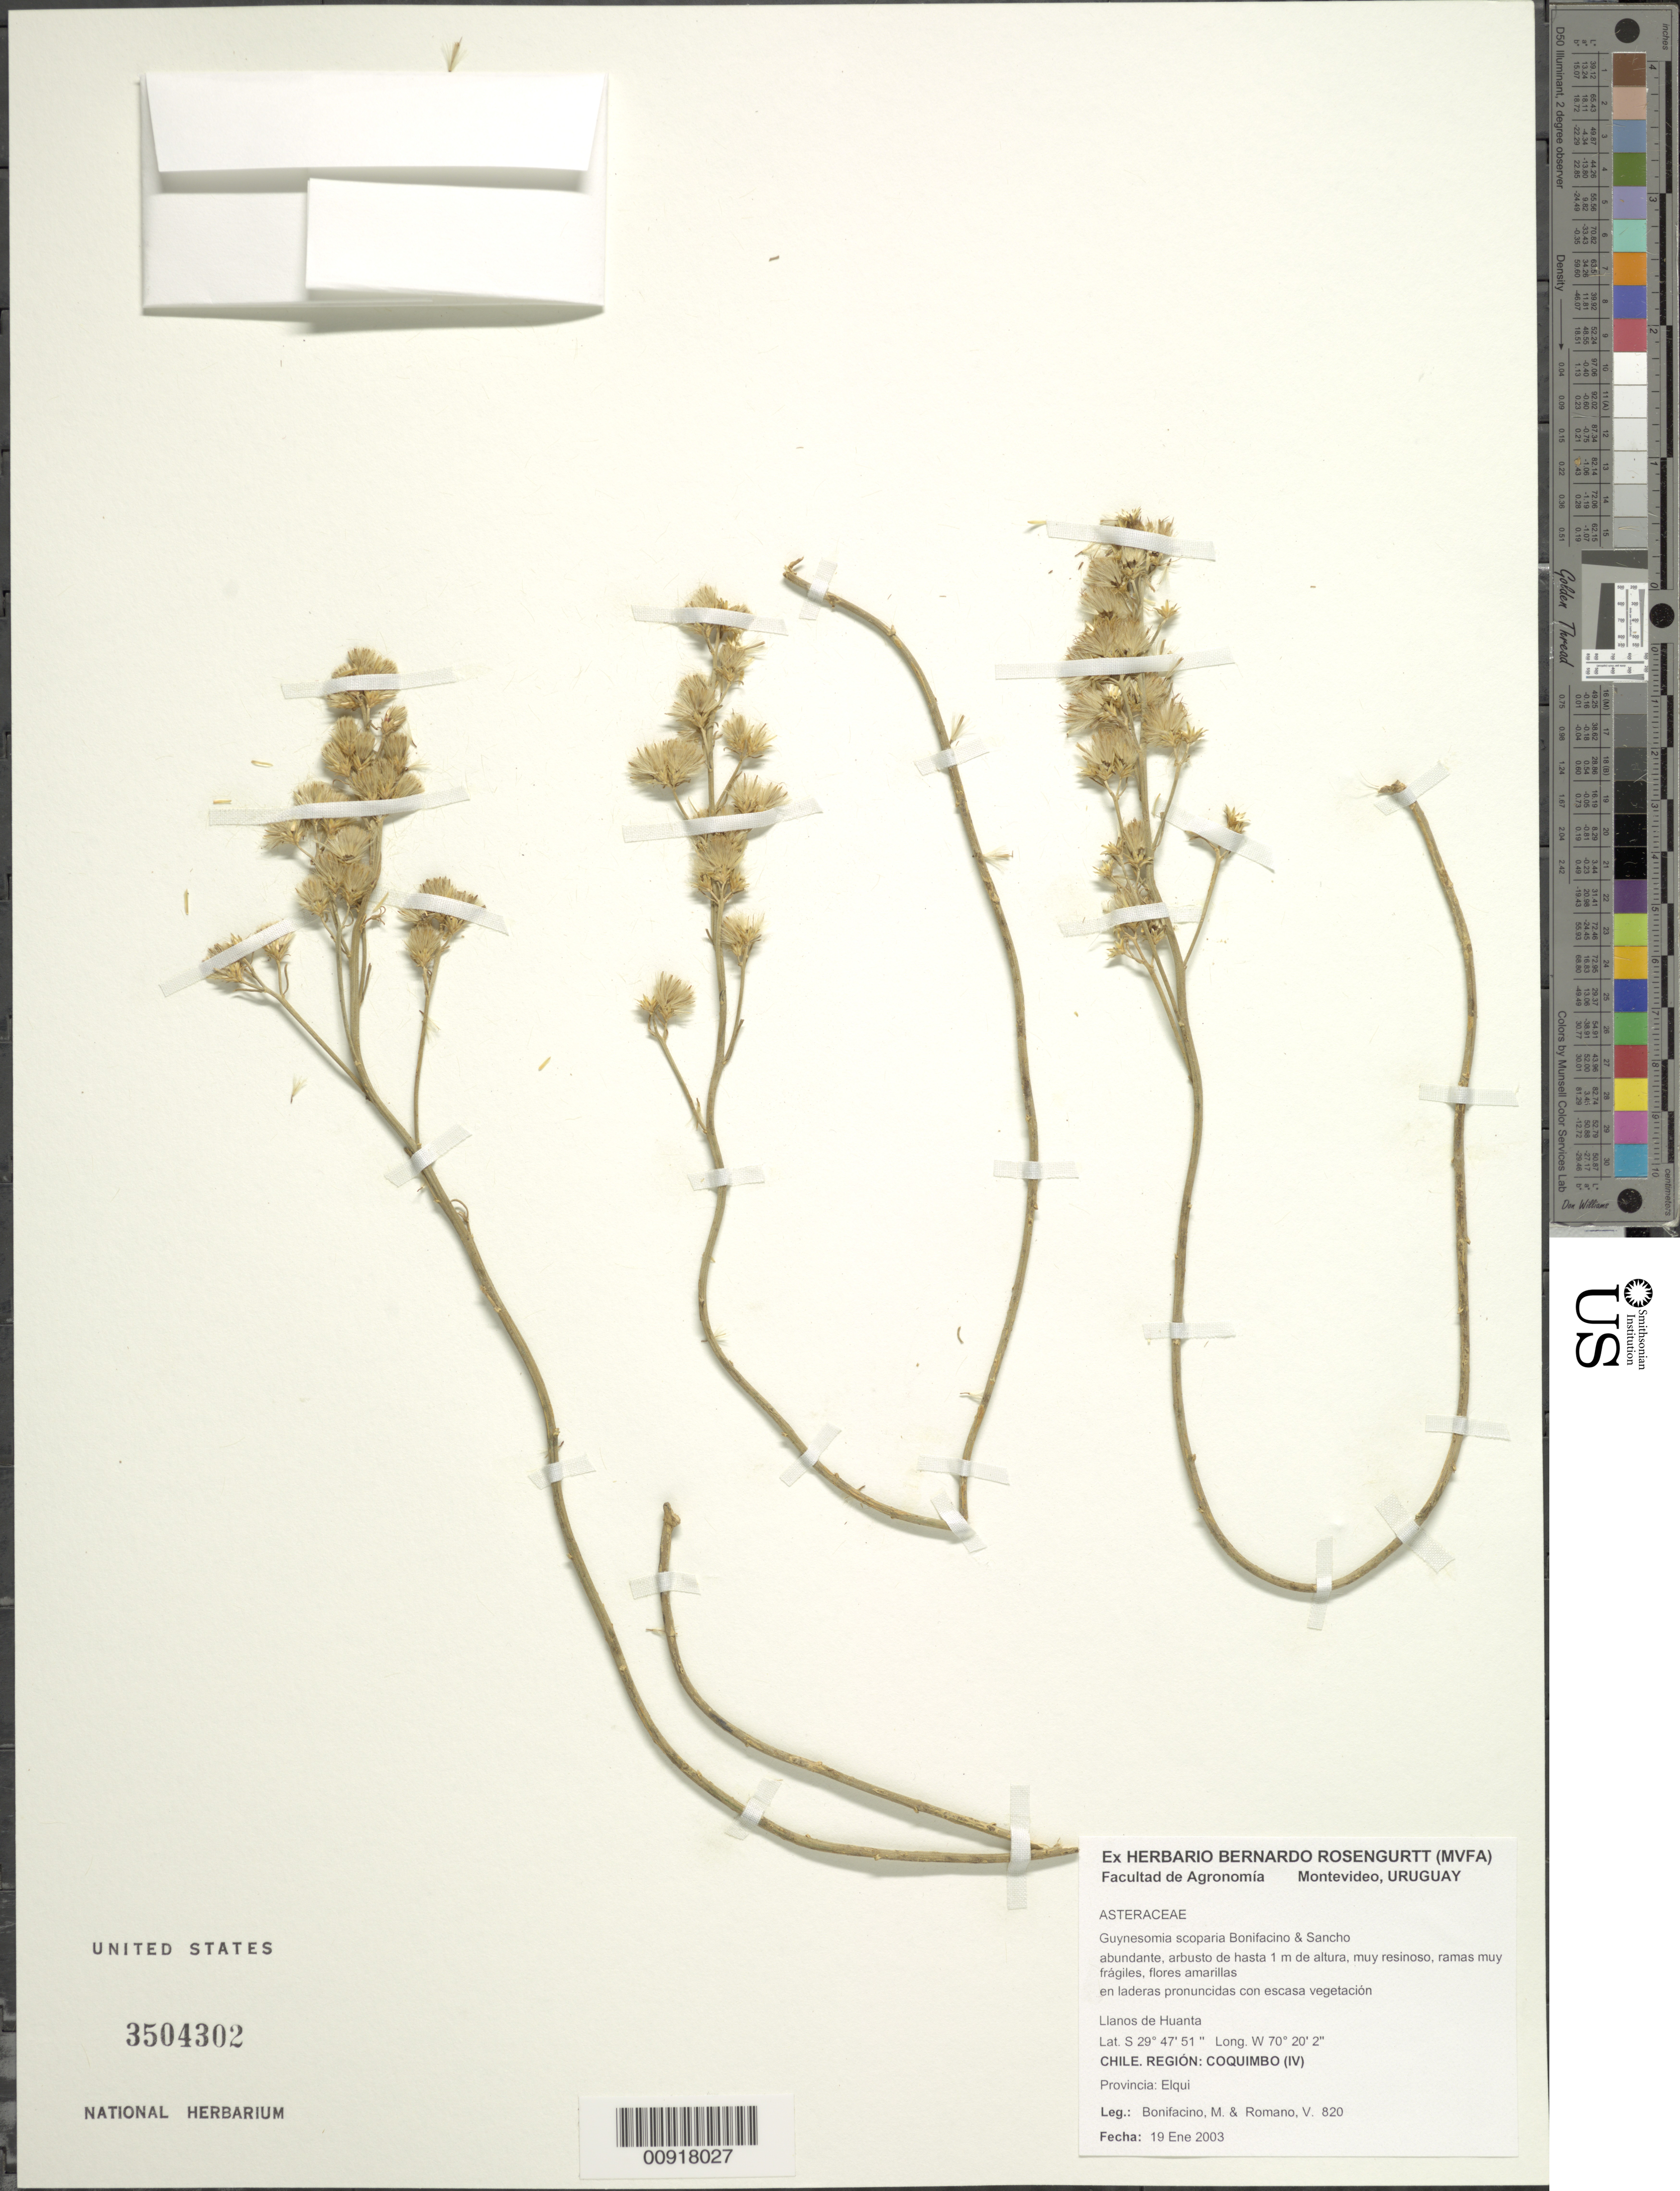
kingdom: Plantae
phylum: Tracheophyta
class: Magnoliopsida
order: Asterales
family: Asteraceae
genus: Guynesomia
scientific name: Guynesomia scoparia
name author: (Phil.) Bonif. & G. Sancho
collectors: M. Bonifacino & V. Romano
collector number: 0820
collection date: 2003-01-19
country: Chile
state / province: Coquimbo (IV)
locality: Llanos de Huanta, Provincia: Elqui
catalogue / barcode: US 3504302